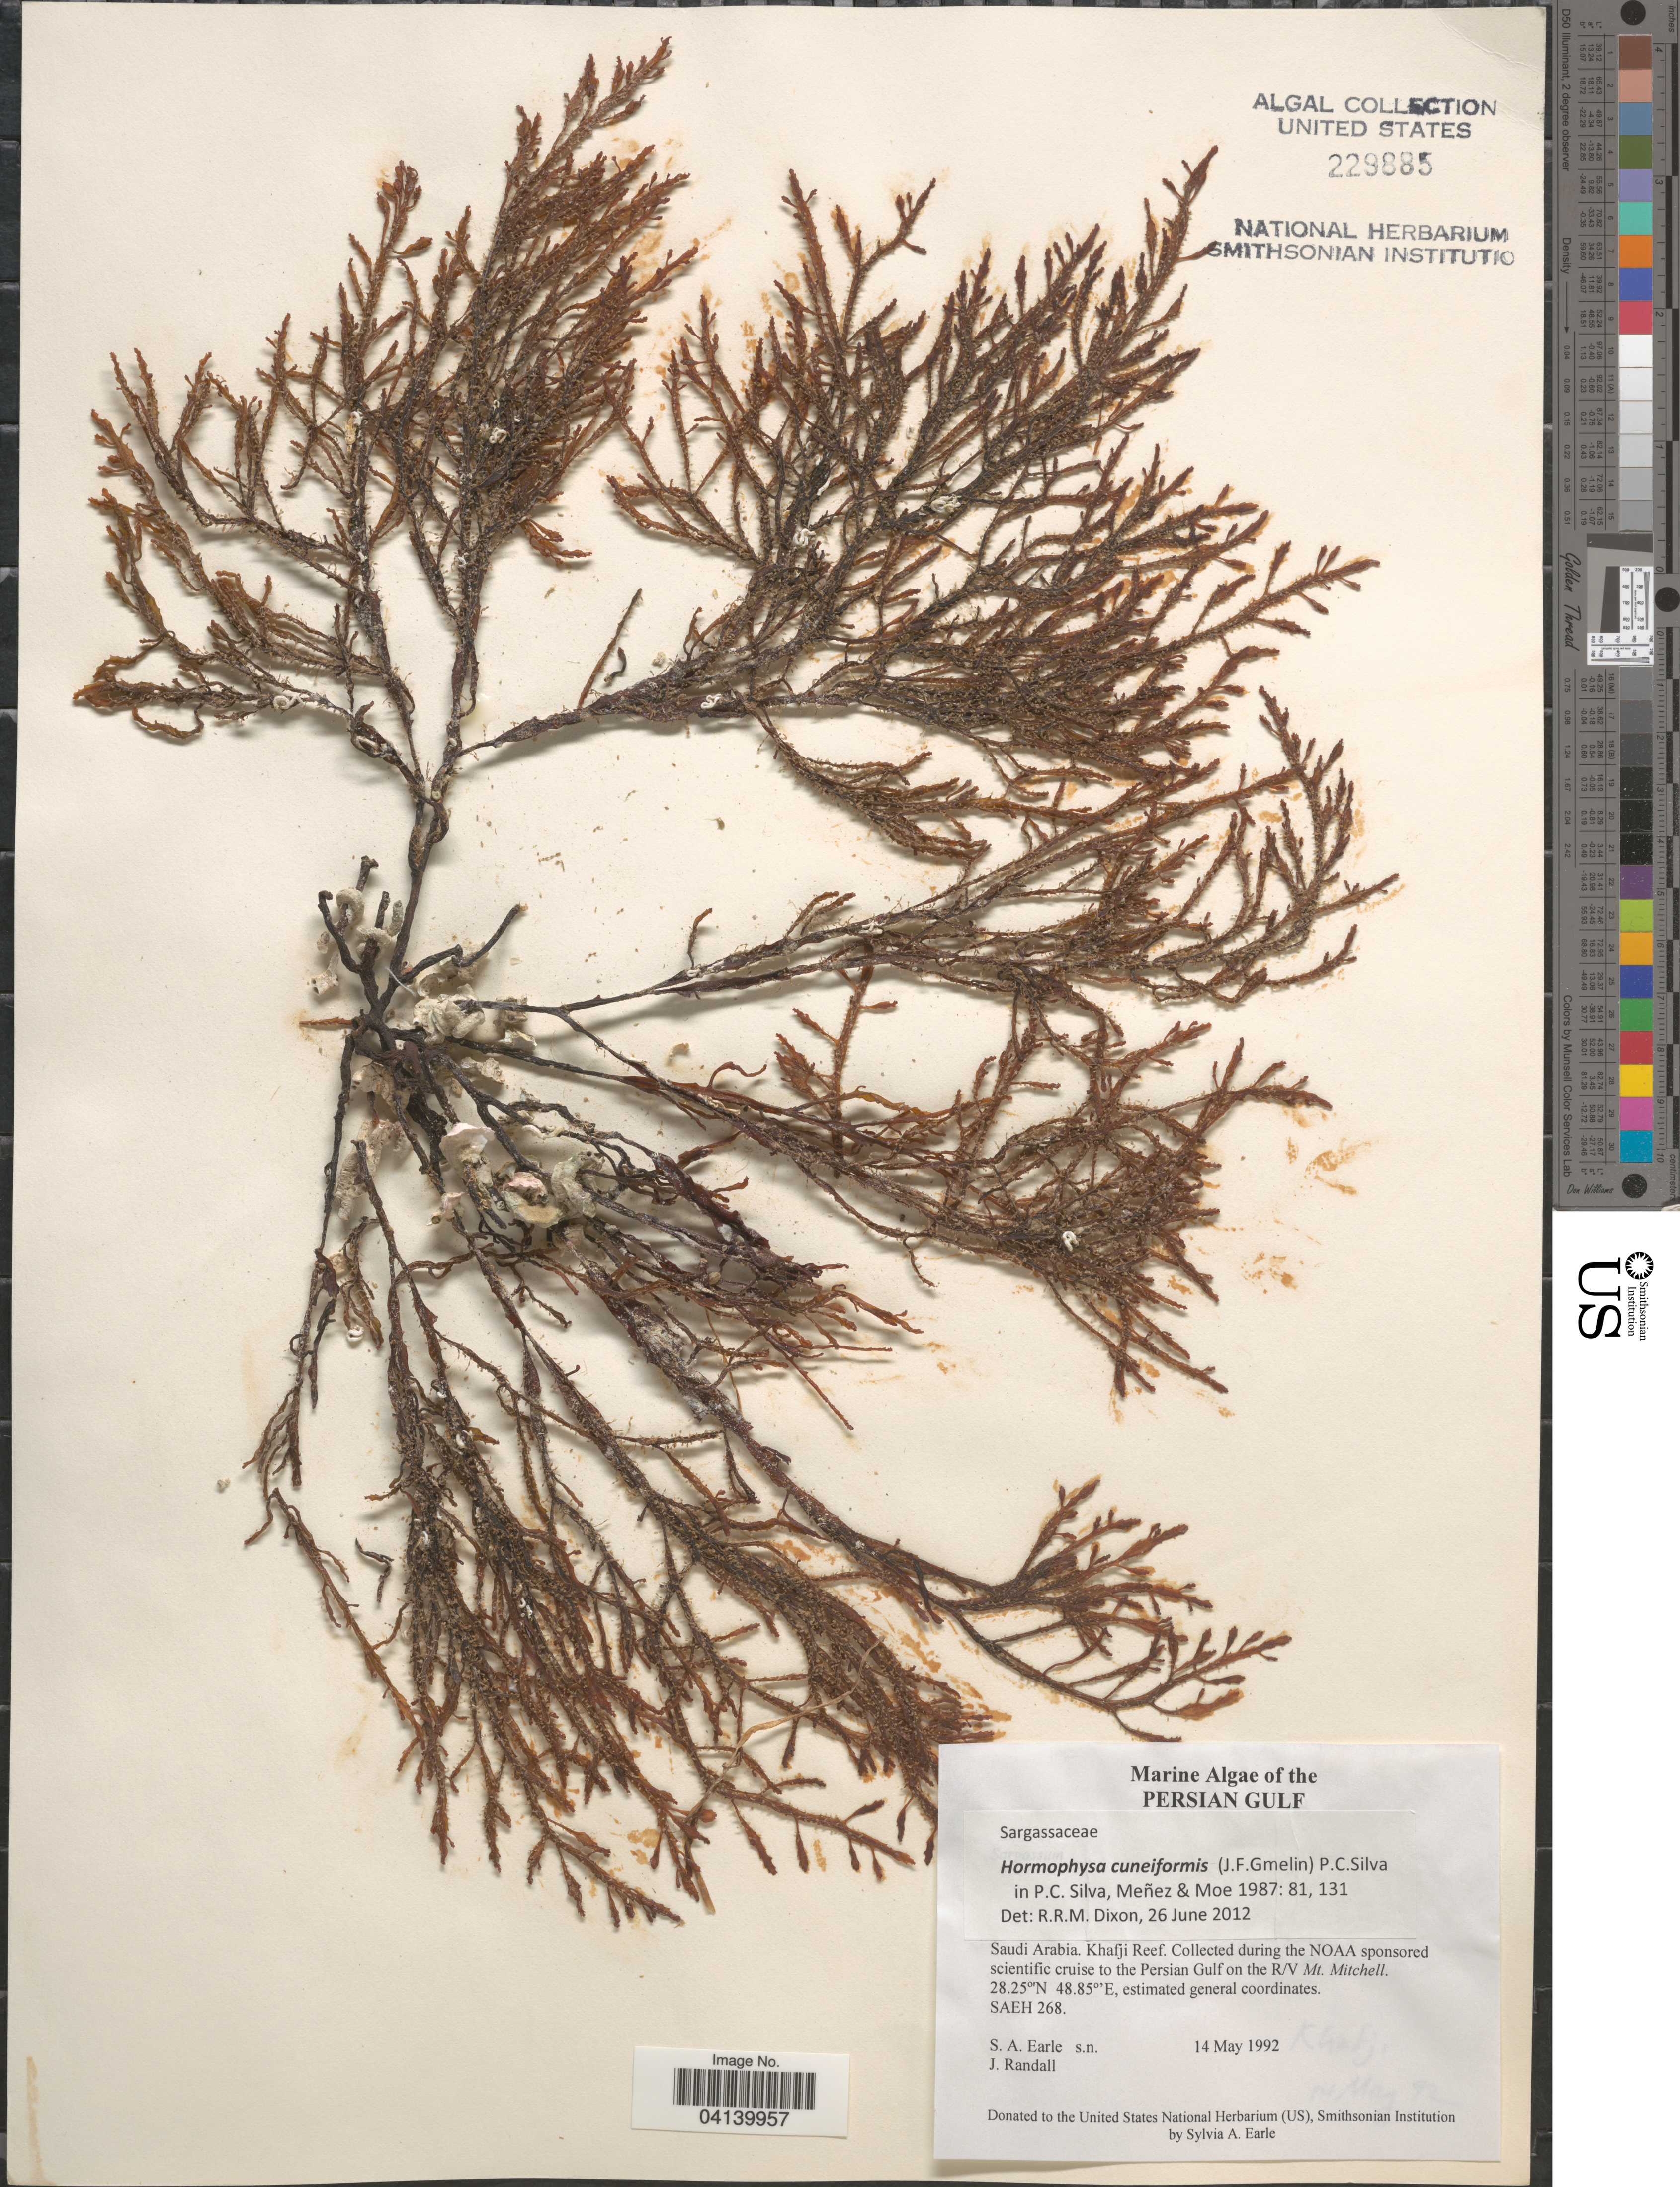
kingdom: Chromista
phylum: Ochrophyta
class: Phaeophyceae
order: Fucales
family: Sargassaceae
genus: Hormophysa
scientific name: Hormophysa cuneiformis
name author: (J.F. Gmel.) P.C. Silva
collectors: S. A. Earle & J. Randall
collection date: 1992-05-14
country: Saudi Arabia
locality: Persian Gulf. Khafji Reef. The NOAA sponsored scientific cruise to the Persian Gulf on the R/V Mt. Mitchell.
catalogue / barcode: US 229885